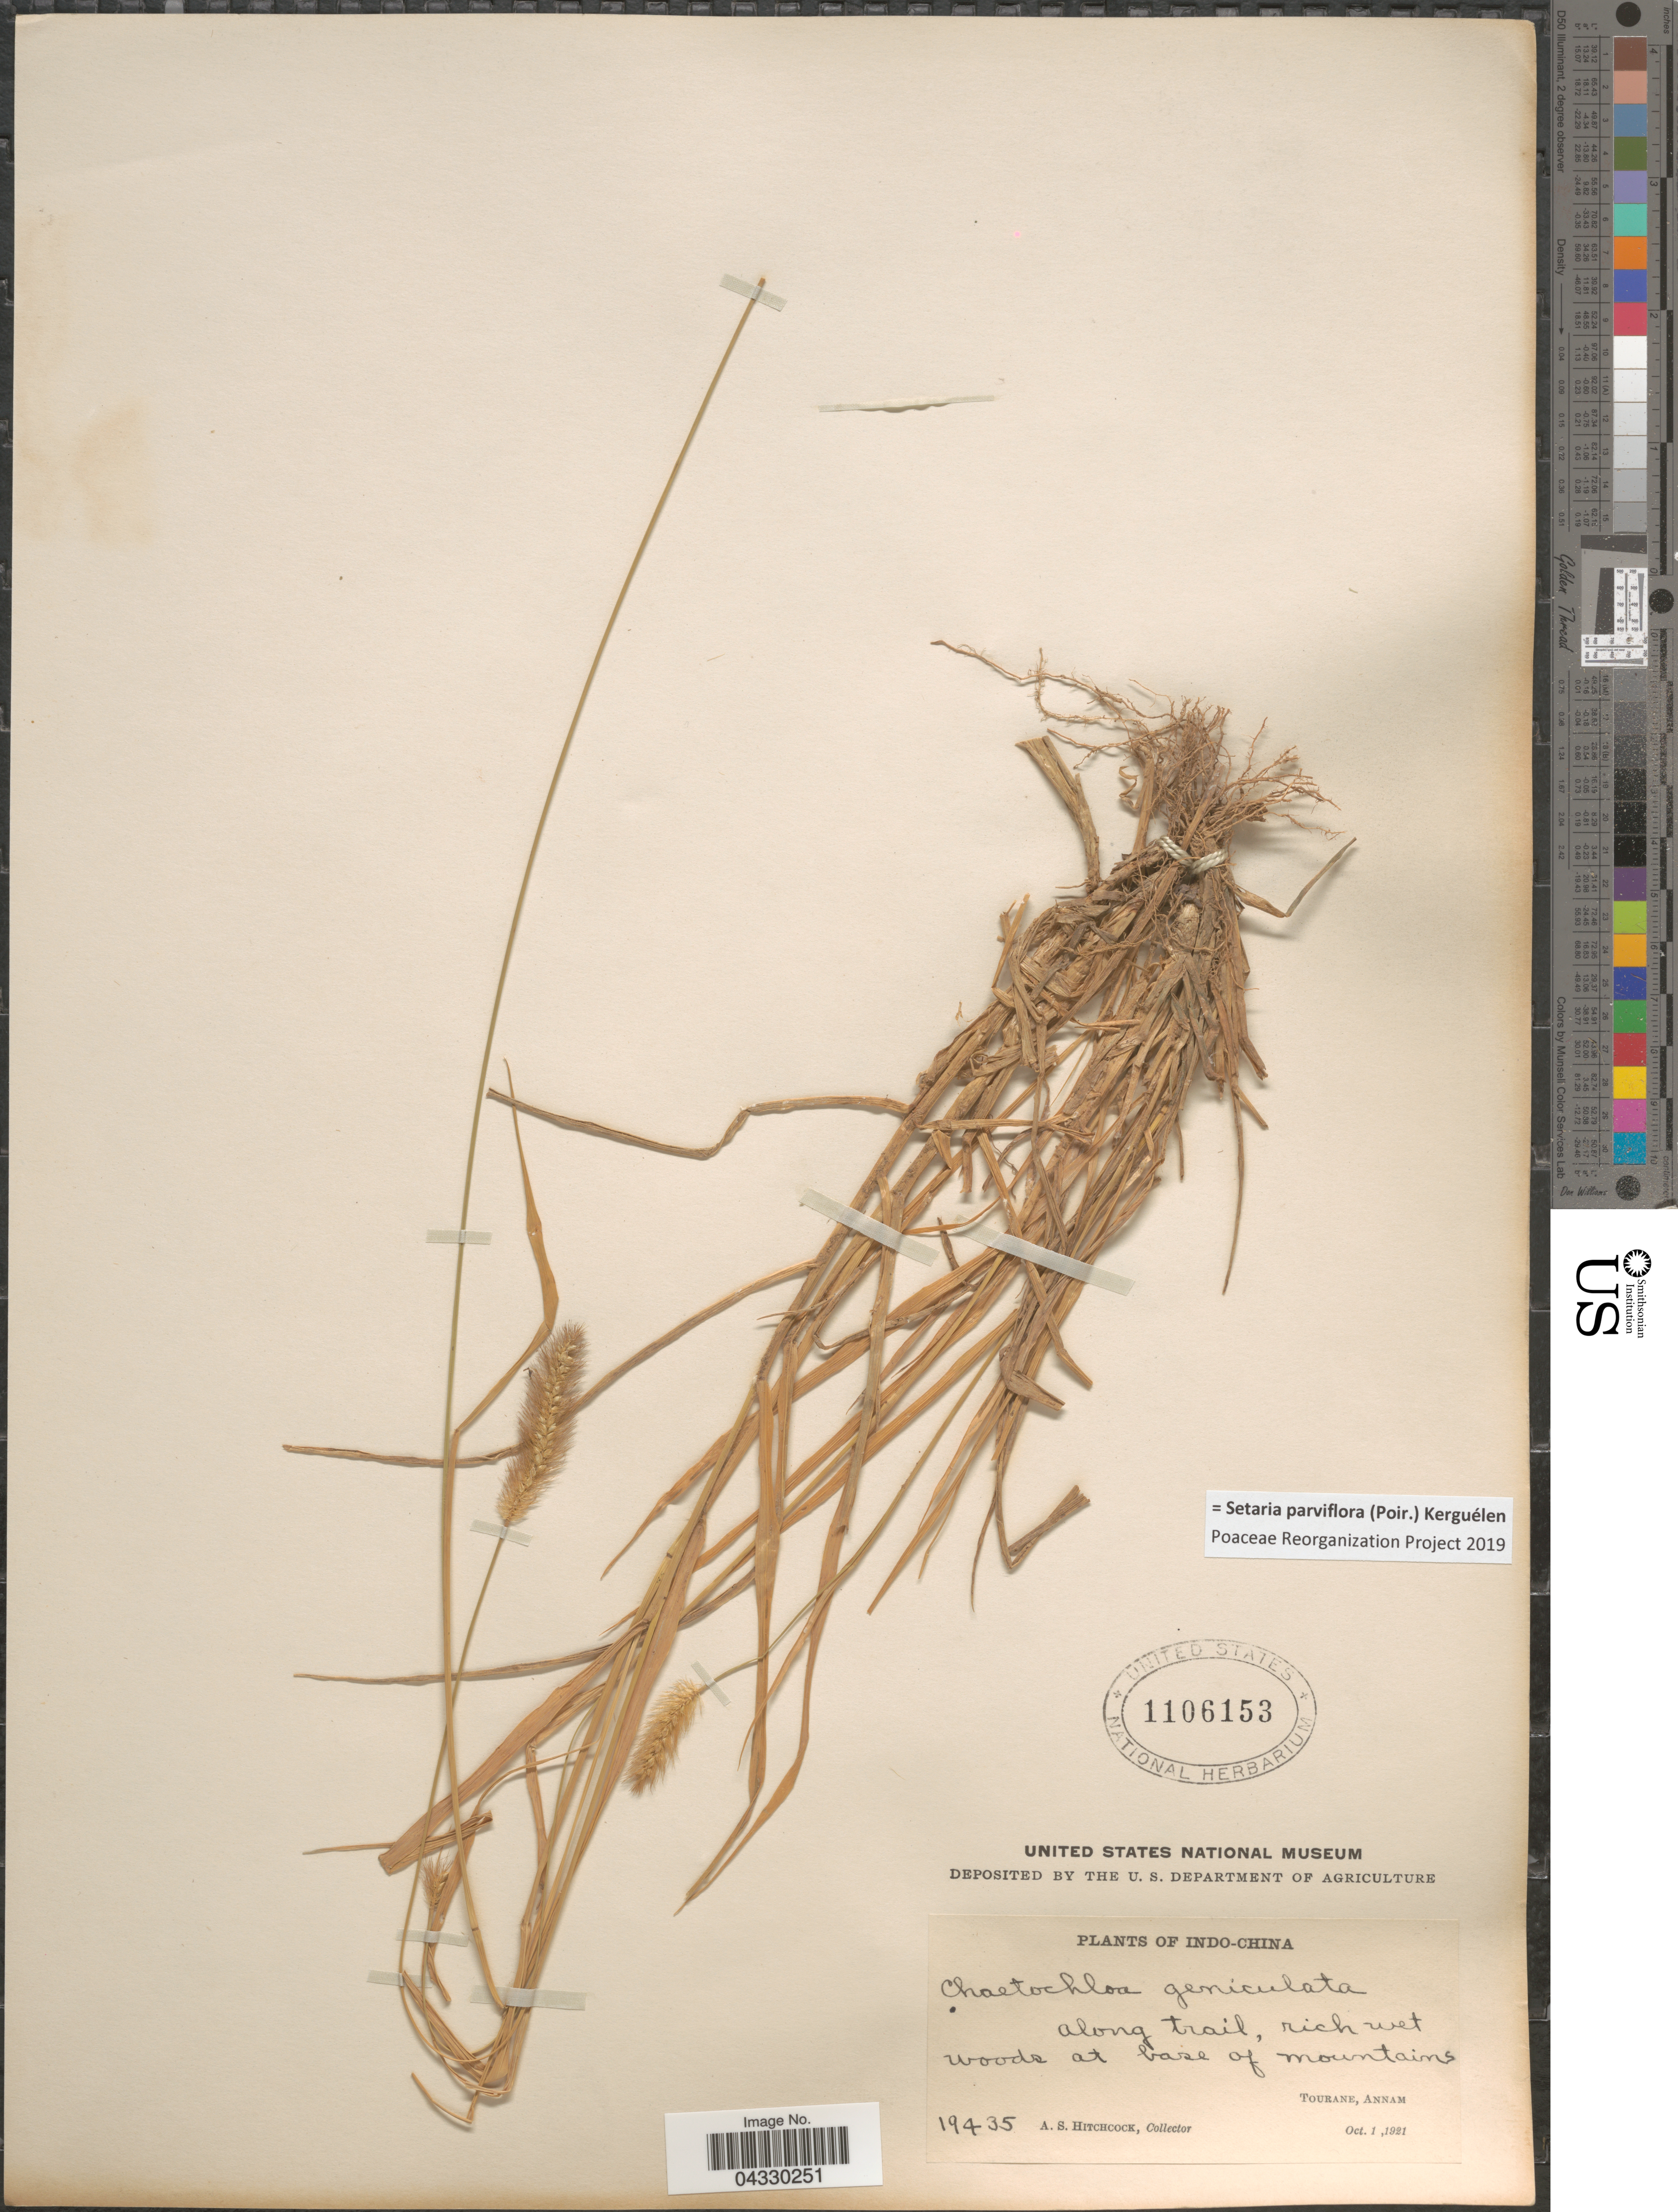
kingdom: Plantae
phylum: Tracheophyta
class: Liliopsida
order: Poales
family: Poaceae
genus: Setaria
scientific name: Setaria parviflora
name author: (Poir.) Kerguélen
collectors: A. S. Hitchcock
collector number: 19435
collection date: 1921-10-01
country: Vietnam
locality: Along trail, rich wet woods at base of mountains. Tourane, Annam.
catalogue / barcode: US 1106153